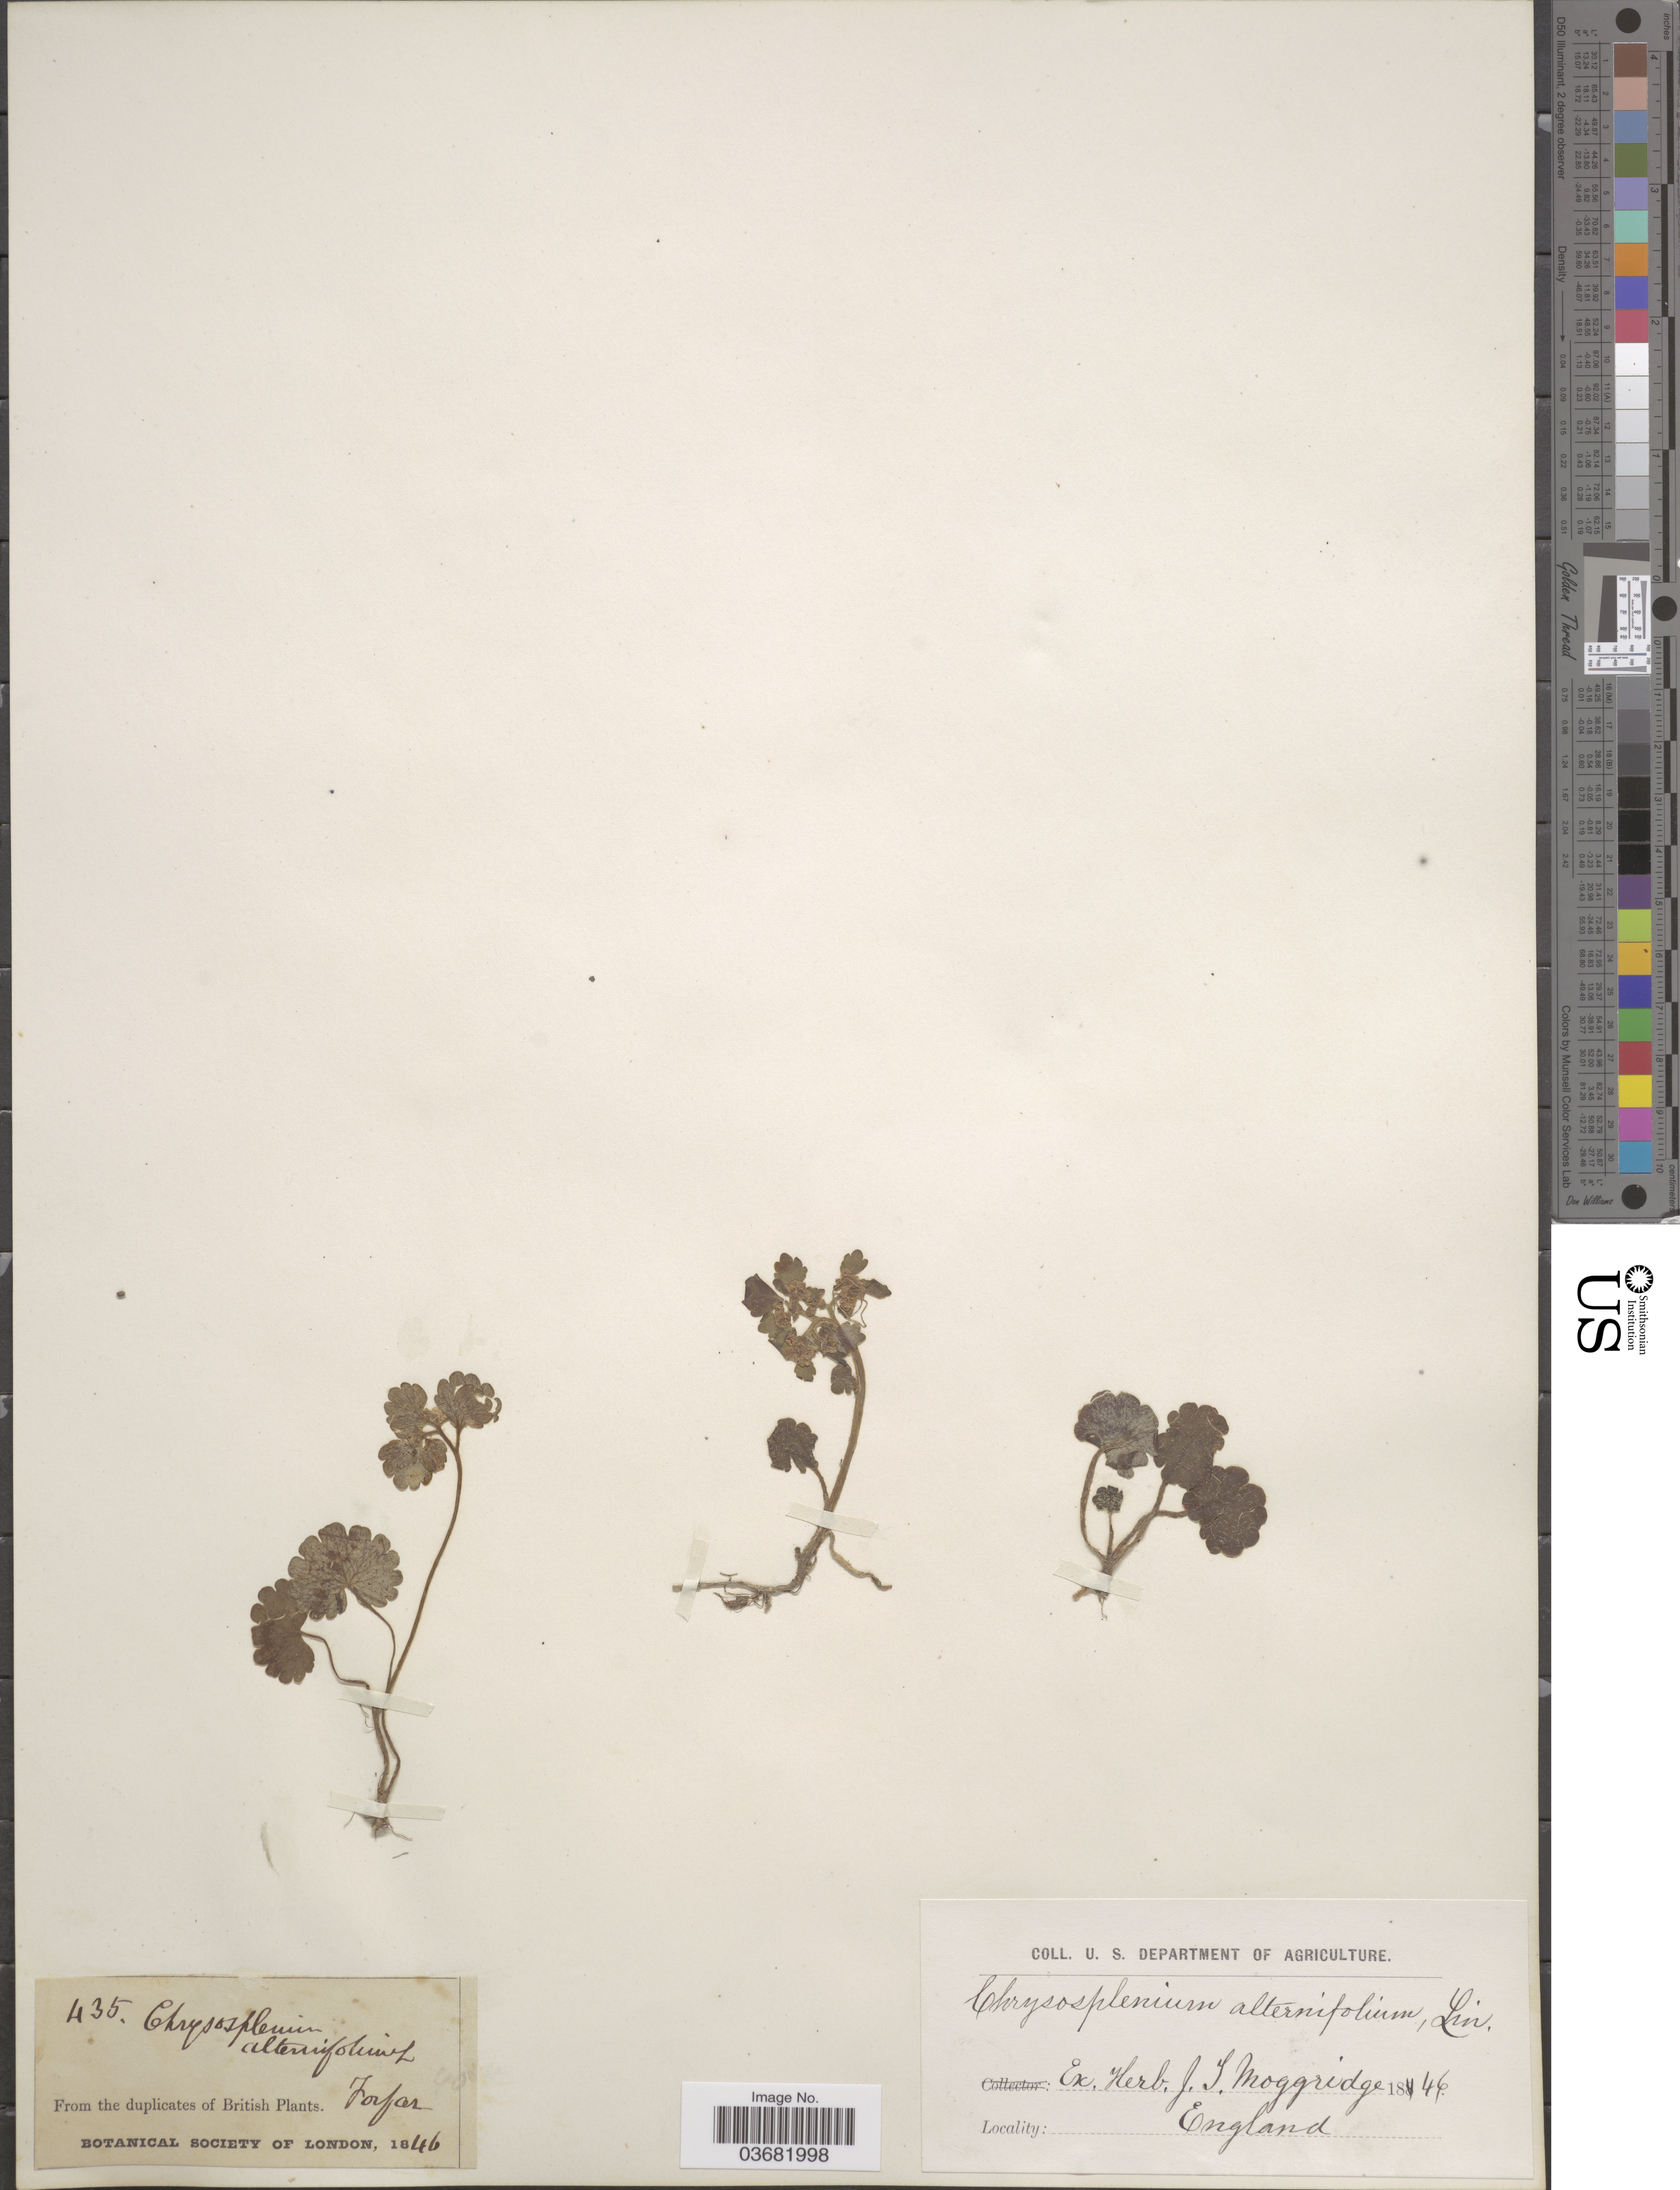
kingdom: Plantae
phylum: Tracheophyta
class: Magnoliopsida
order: Saxifragales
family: Saxifragaceae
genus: Chrysosplenium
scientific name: Chrysosplenium alternifolium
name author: L.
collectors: ex herb. J.T. Moggridge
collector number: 435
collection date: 1846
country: United Kingdom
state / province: England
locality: Forfar.